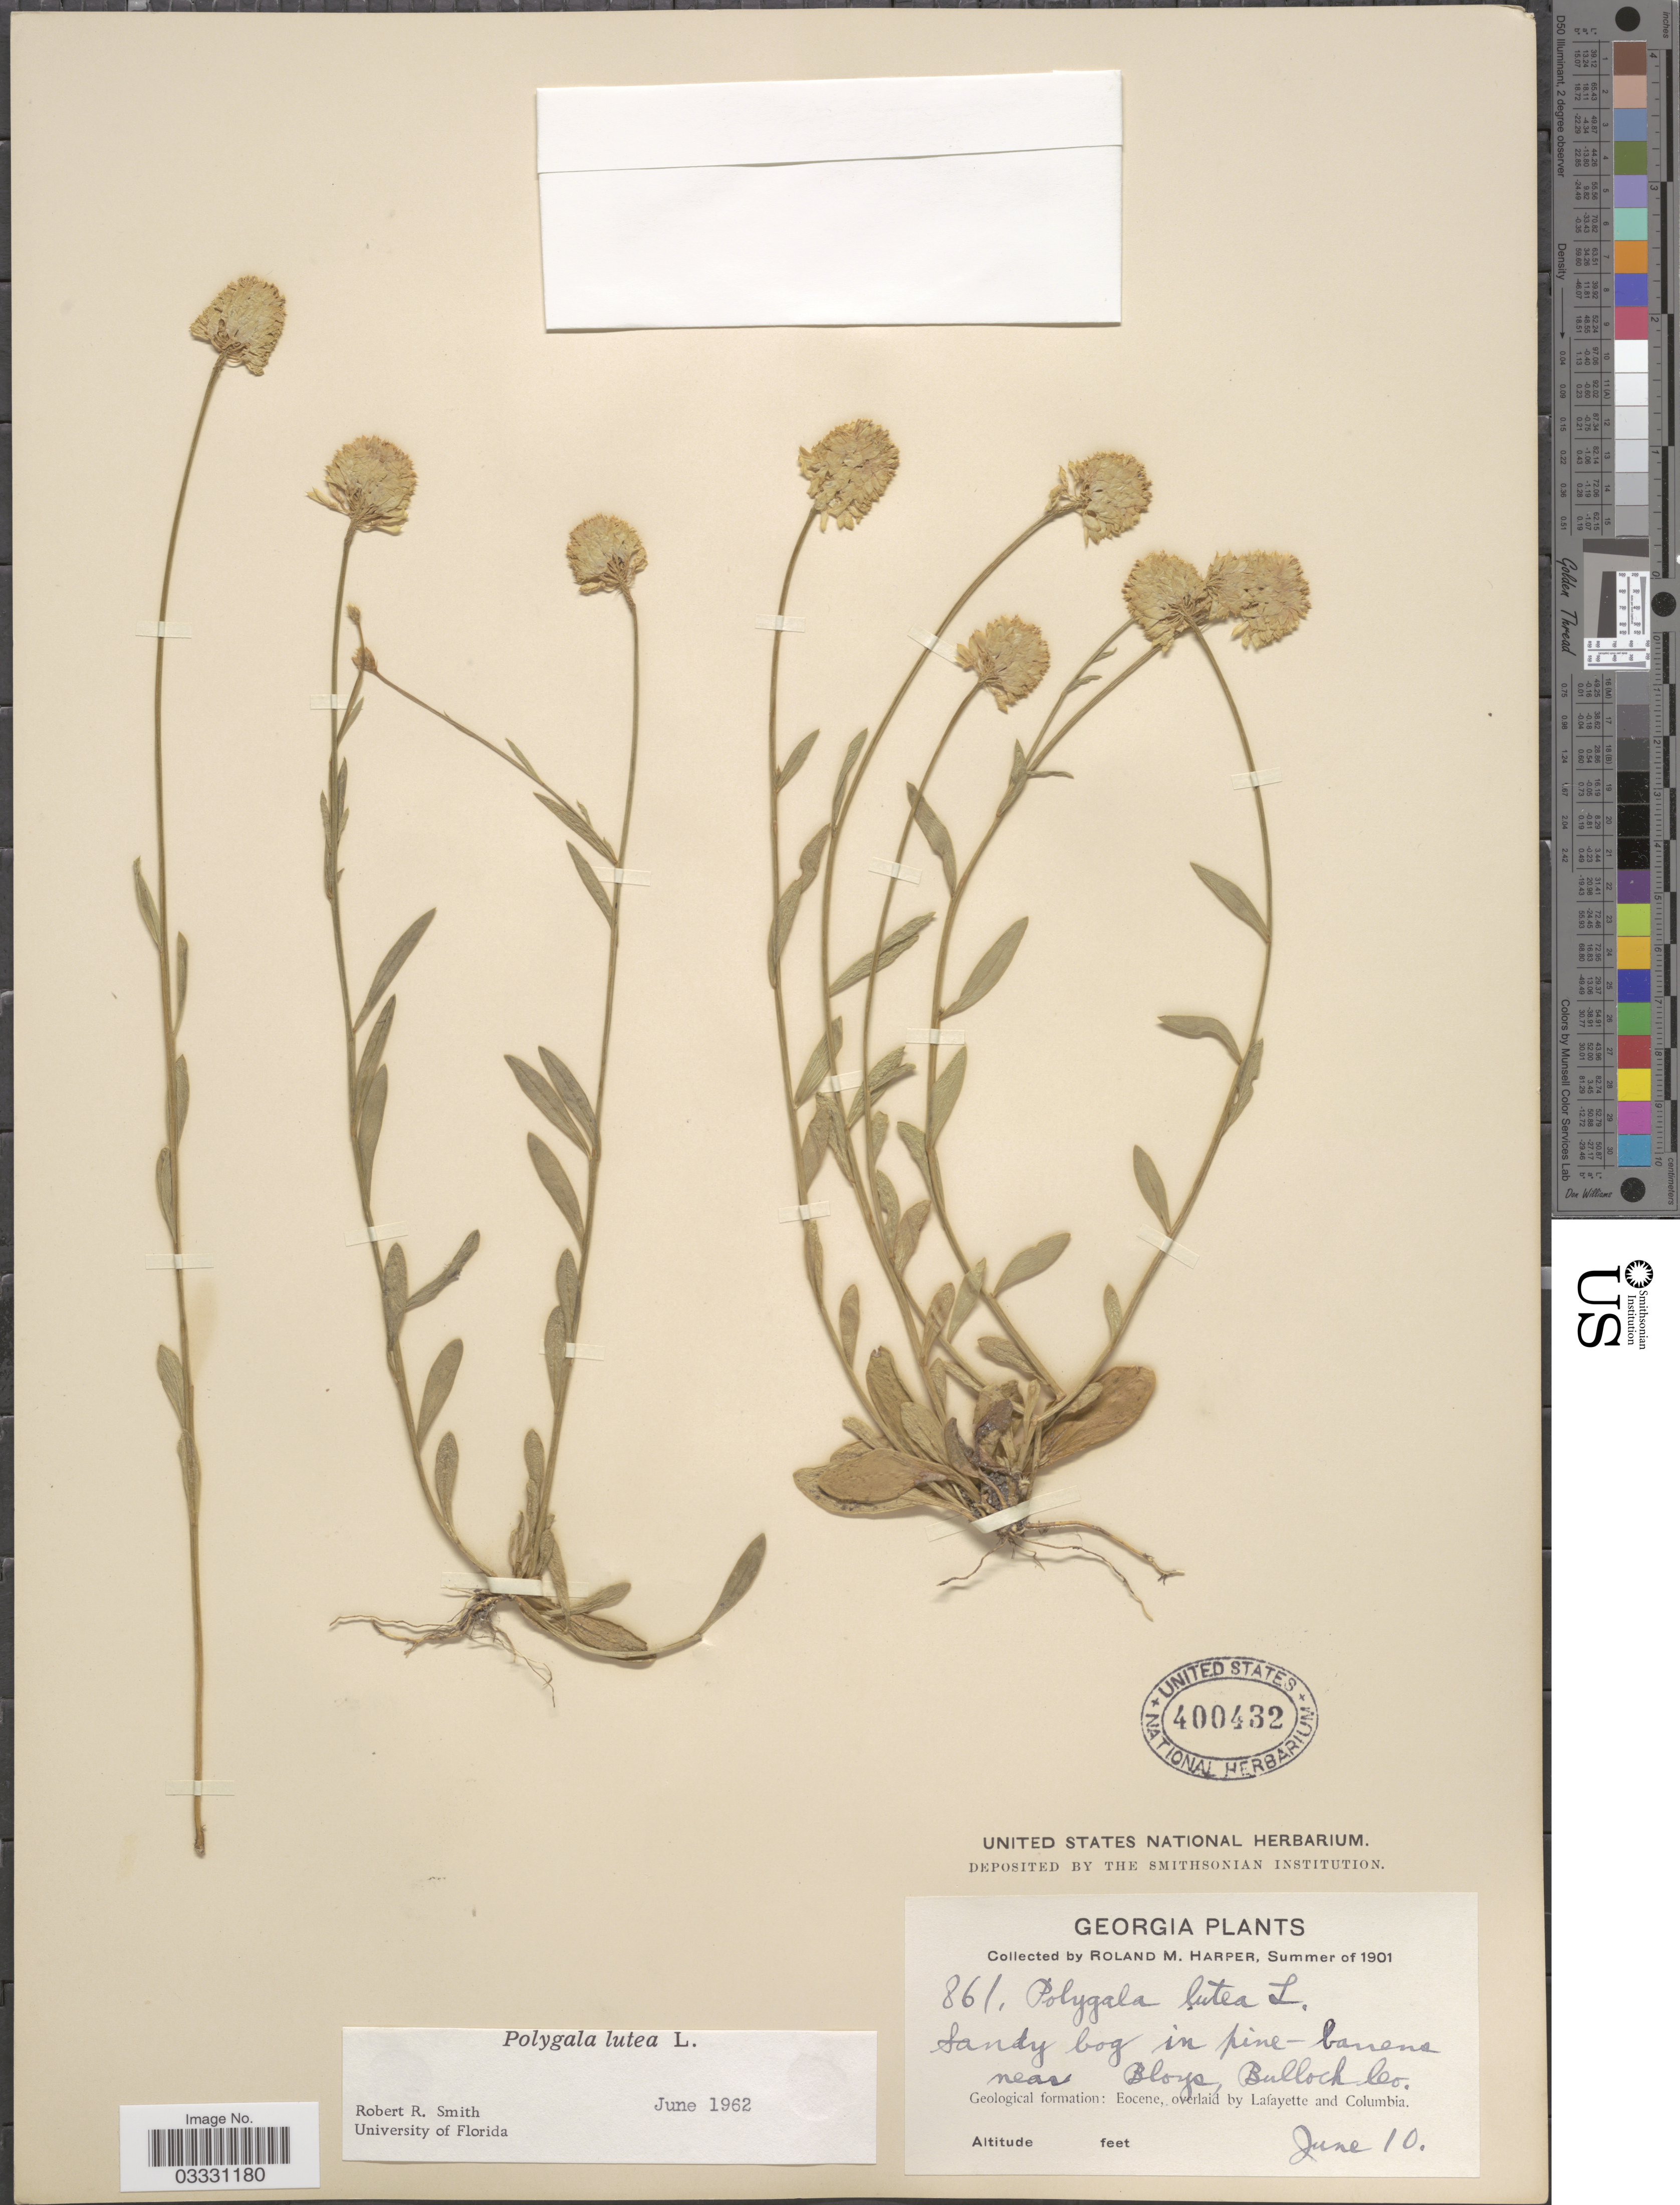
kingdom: Plantae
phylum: Tracheophyta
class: Magnoliopsida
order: Fabales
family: Polygalaceae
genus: Polygala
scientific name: Polygala lutea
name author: L.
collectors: R. M. Harper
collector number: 861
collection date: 1901-06-10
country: United States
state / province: Georgia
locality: Sandy bog in pine-barrens near Bloys, Bulloch Co. Geological formation: Eocene, overlaid by Lafayette and Columbia.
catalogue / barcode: US 400432